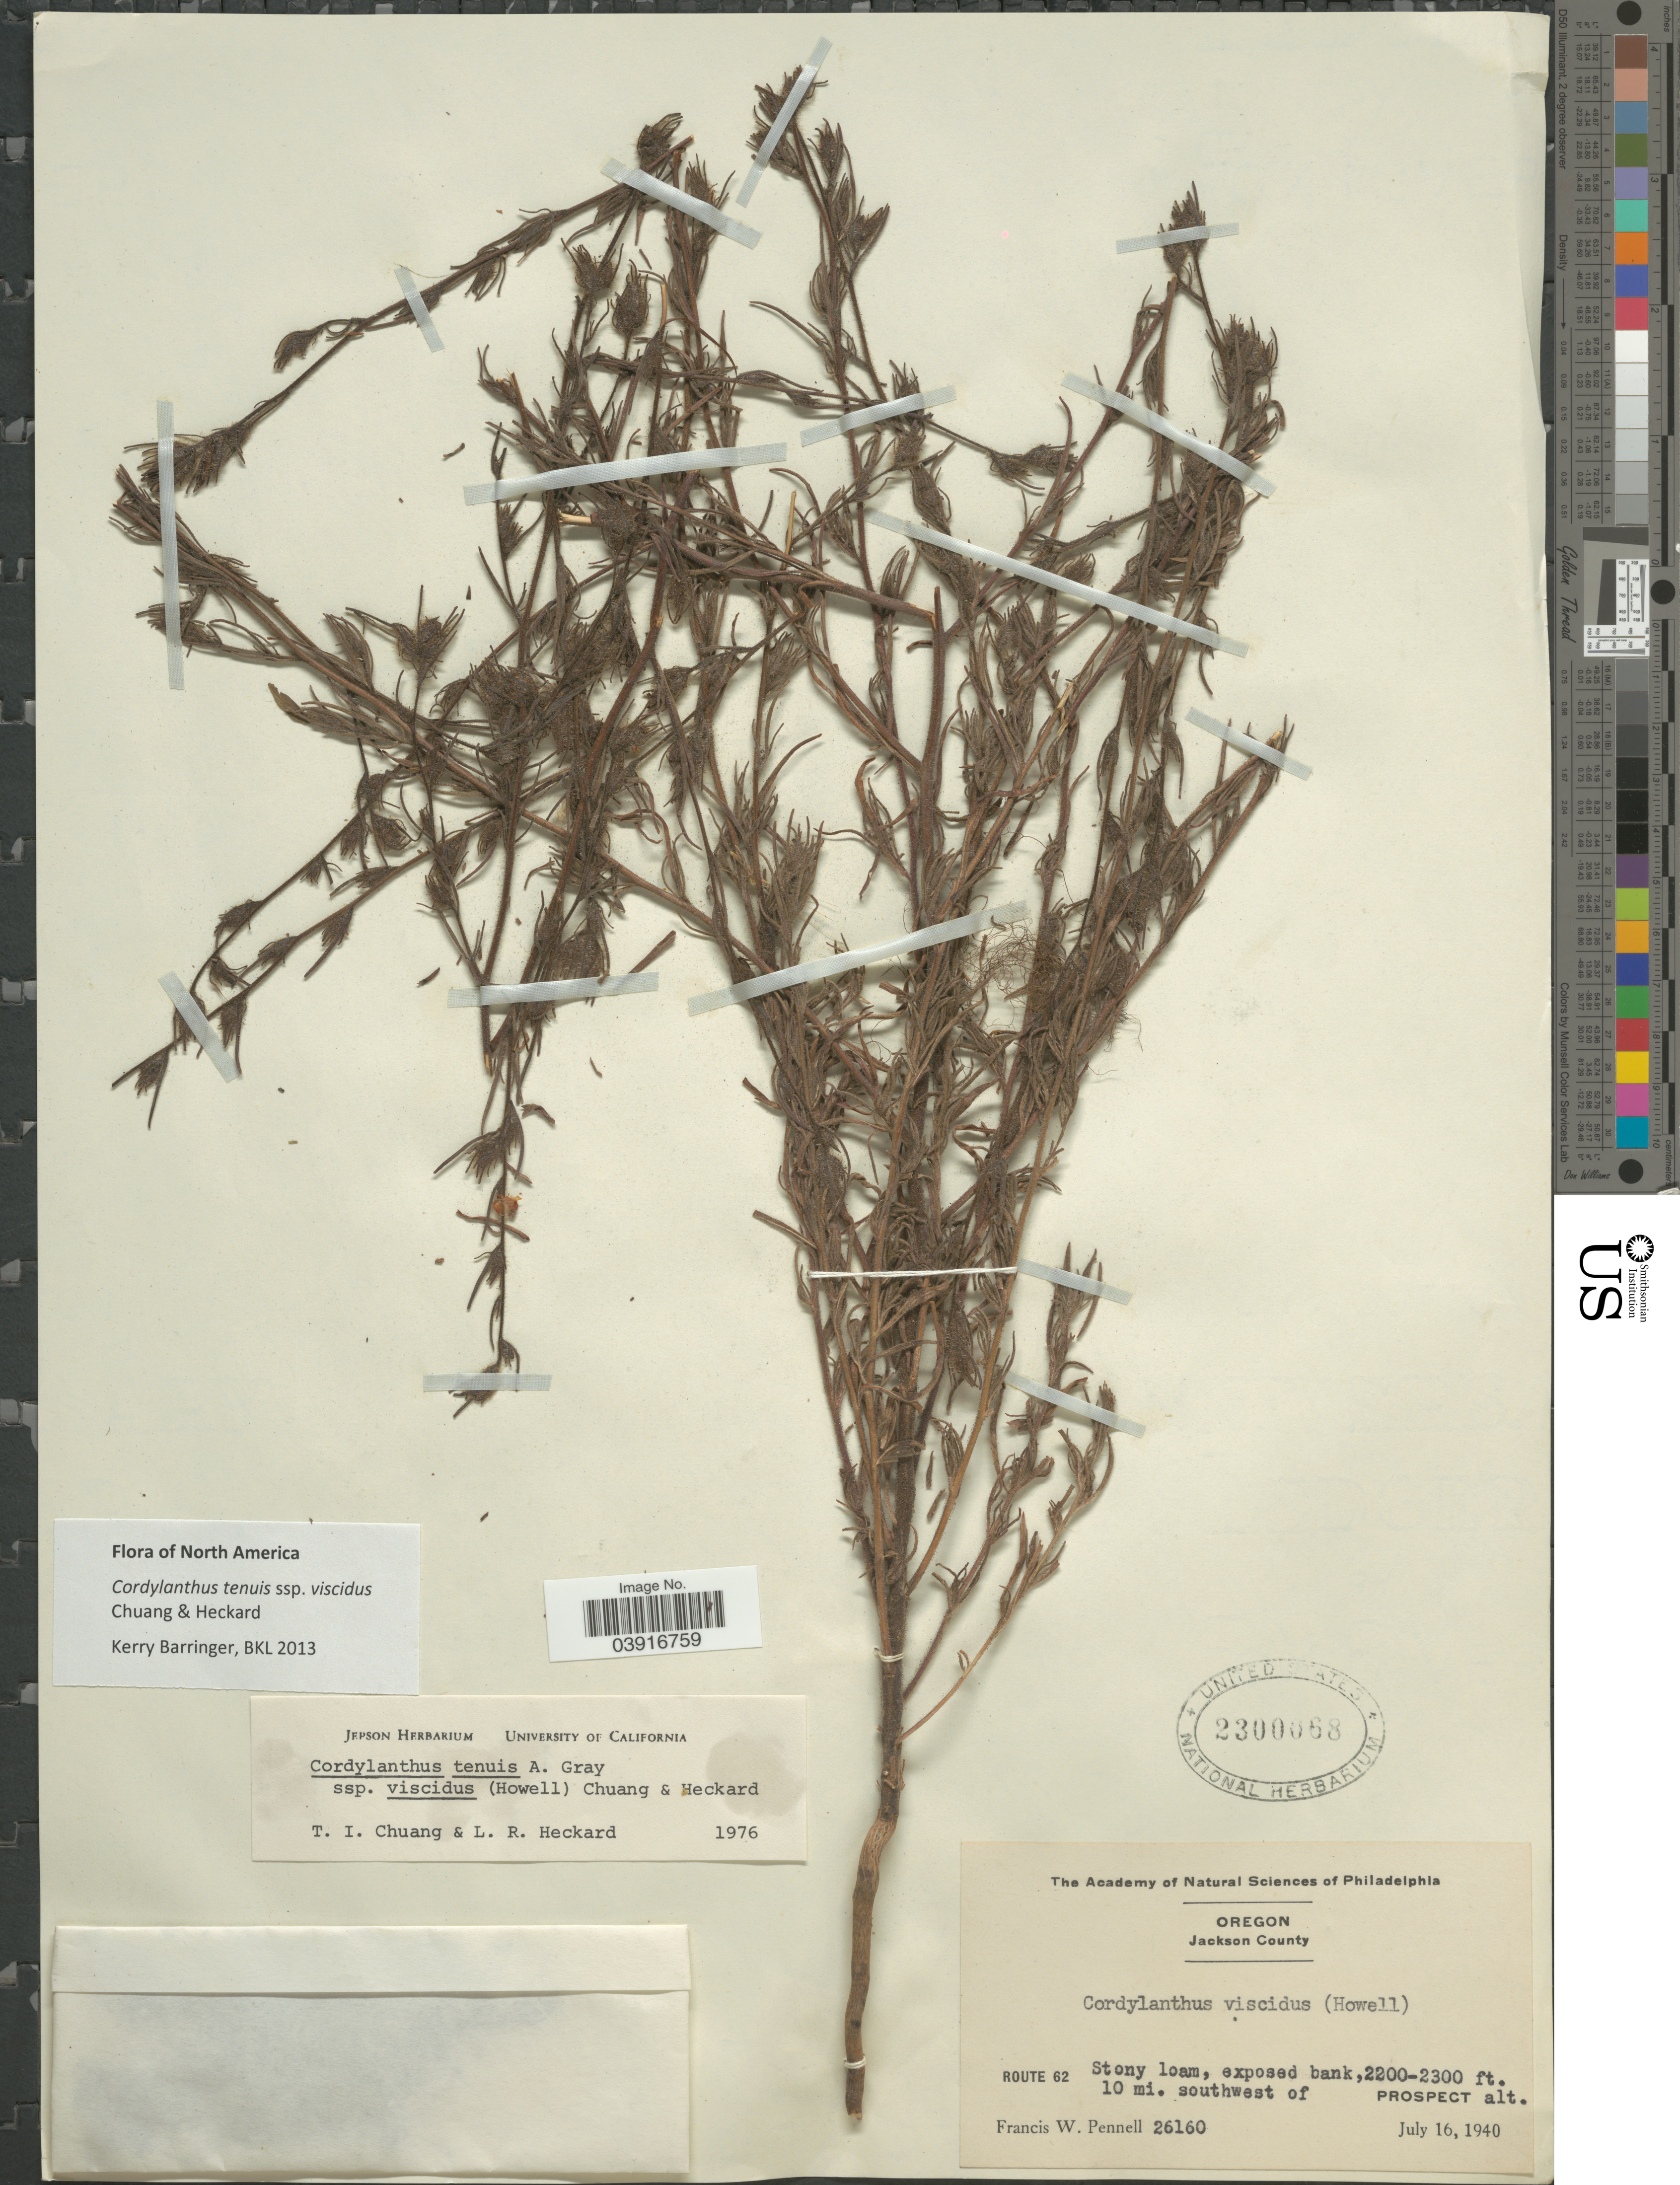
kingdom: Plantae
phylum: Tracheophyta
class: Magnoliopsida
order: Lamiales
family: Orobanchaceae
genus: Cordylanthus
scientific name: Cordylanthus tenuis subsp. viscidus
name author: (Howell) T.I. Chuang & Heckard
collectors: F. W. Pennell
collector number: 26160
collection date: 1940-07-16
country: United States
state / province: Oregon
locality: Jackson County. Route 62. Stony loam, exposed bank, 10 mi. southwest of Prospect.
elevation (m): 671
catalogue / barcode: US 2300068